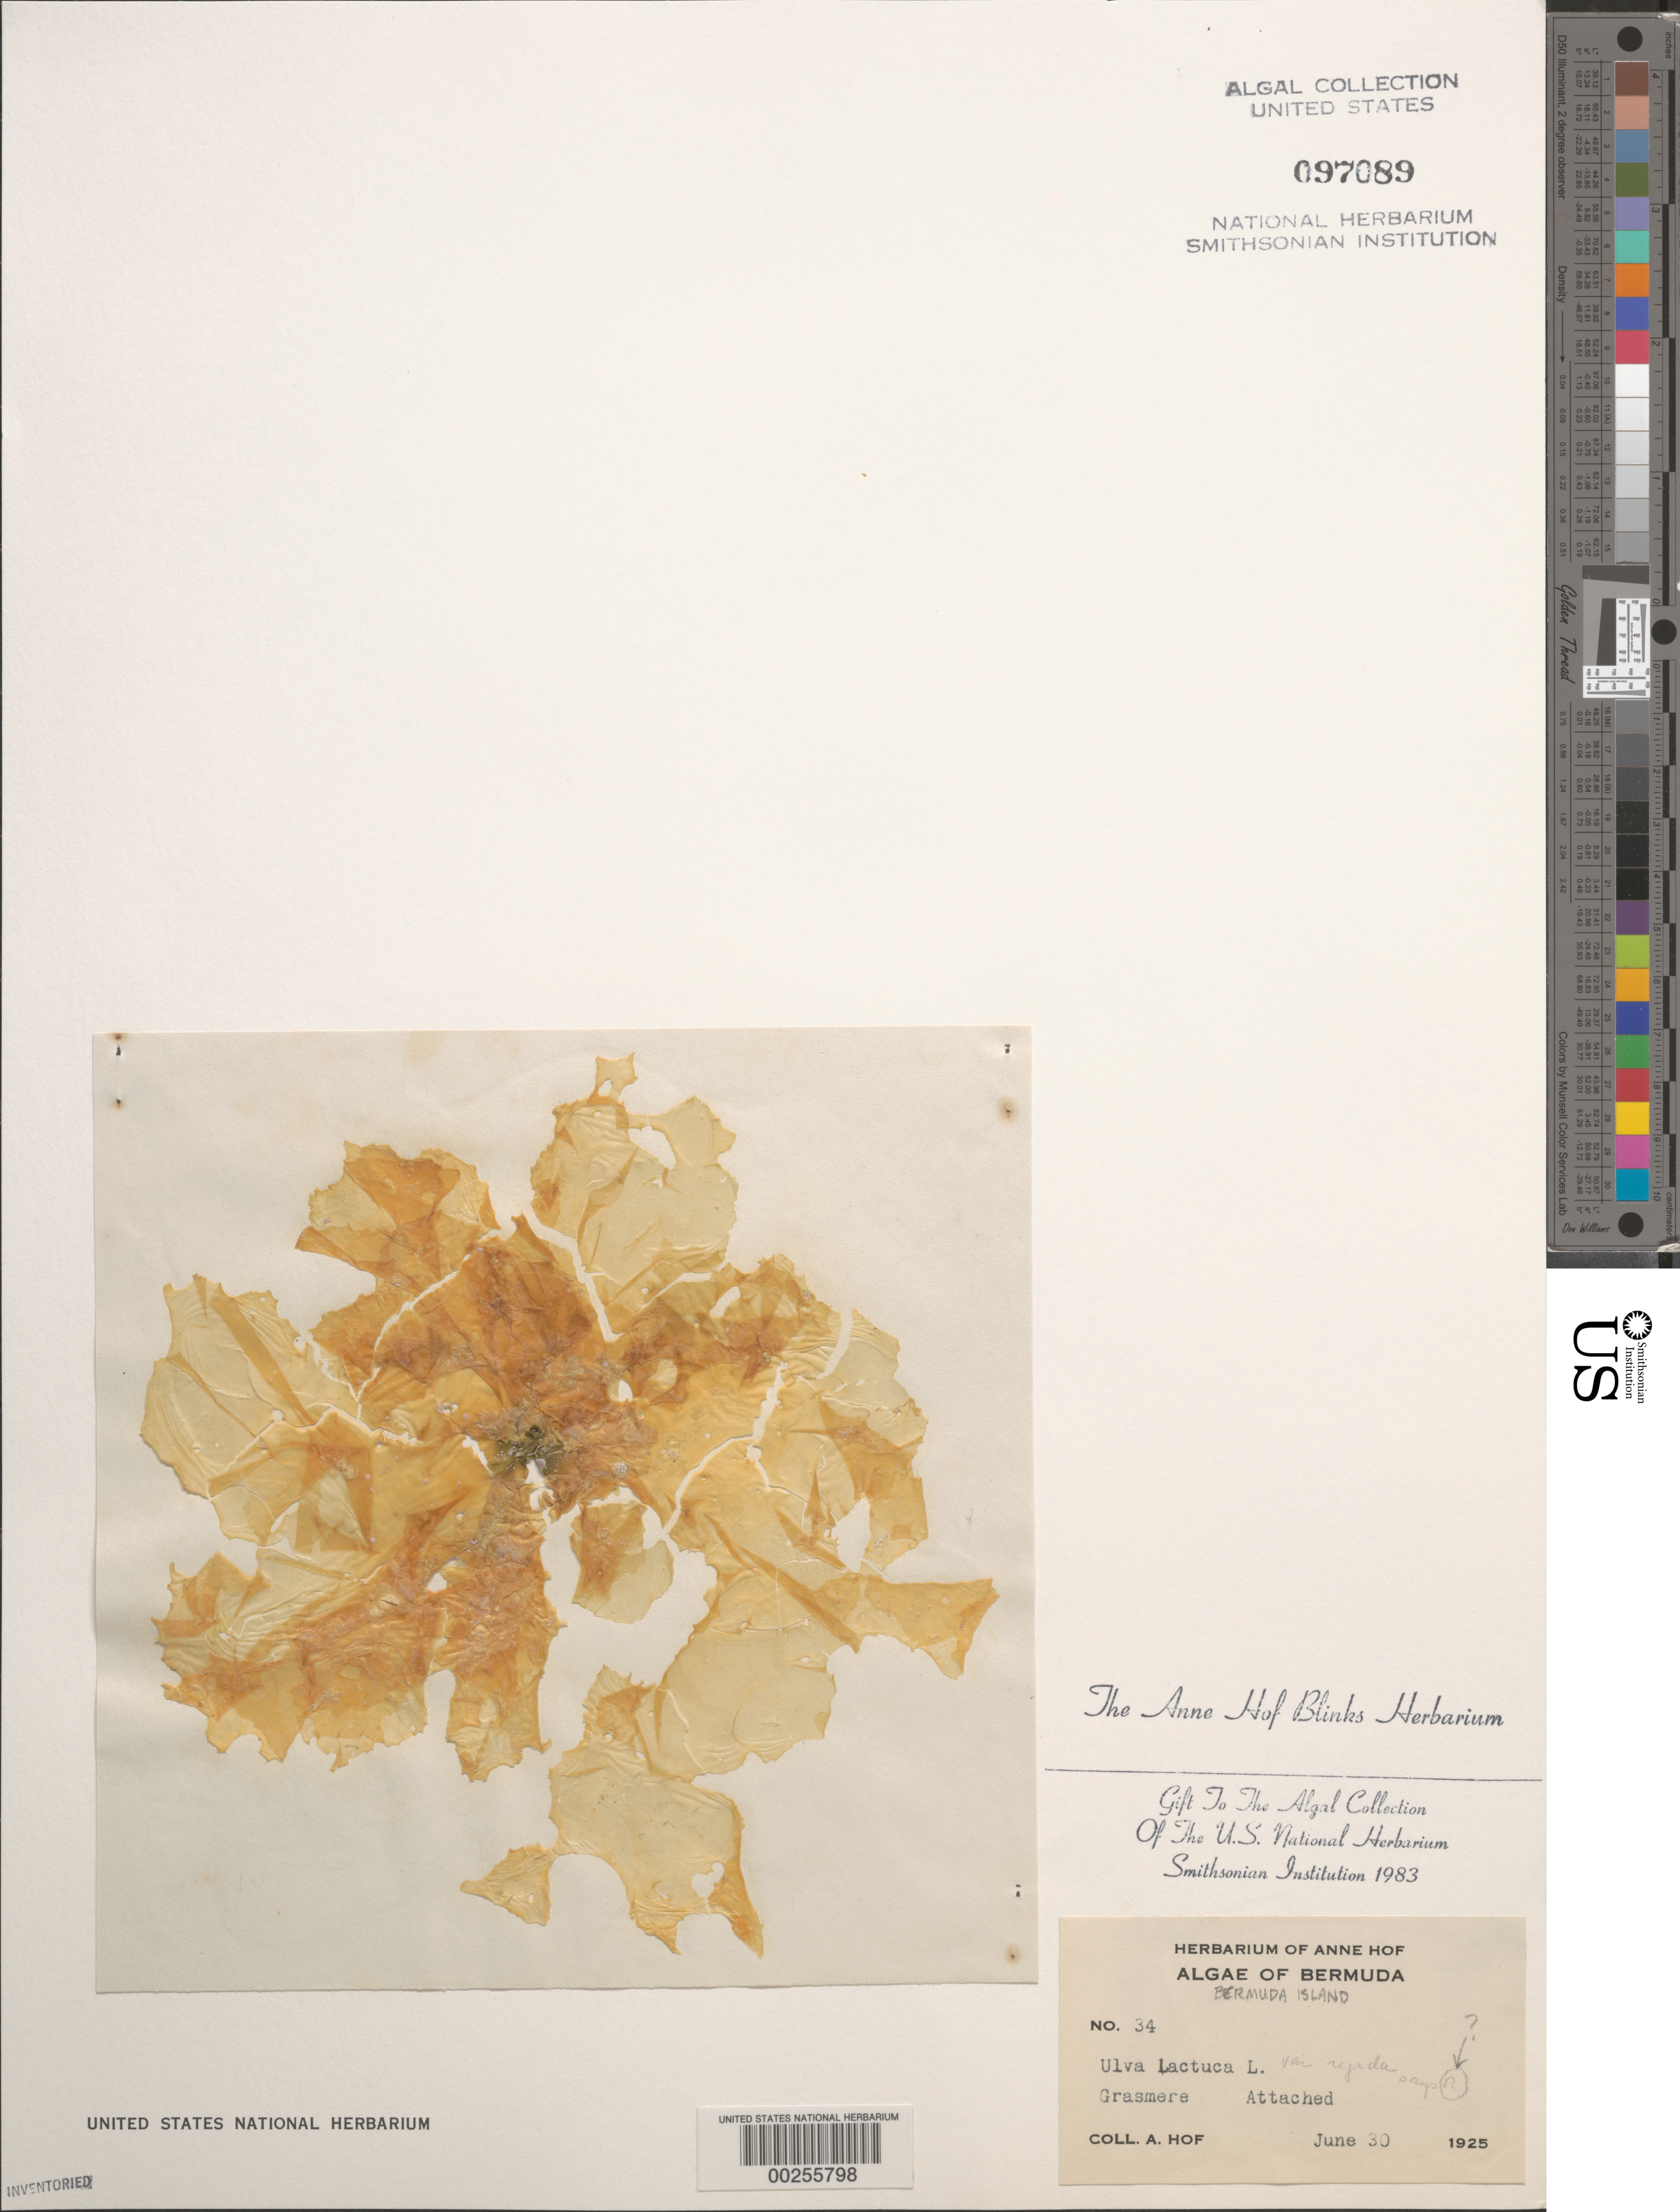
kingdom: Plantae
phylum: Chlorophyta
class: Ulvophyceae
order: Ulvales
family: Ulvaceae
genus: Ulva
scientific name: Ulva lactuca var. rigida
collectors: A. Blinks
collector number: AHB 34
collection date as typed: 30 Jun 1925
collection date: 1925-06-30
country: Bermuda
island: Bermuda Island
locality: Grasmere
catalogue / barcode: US 97089